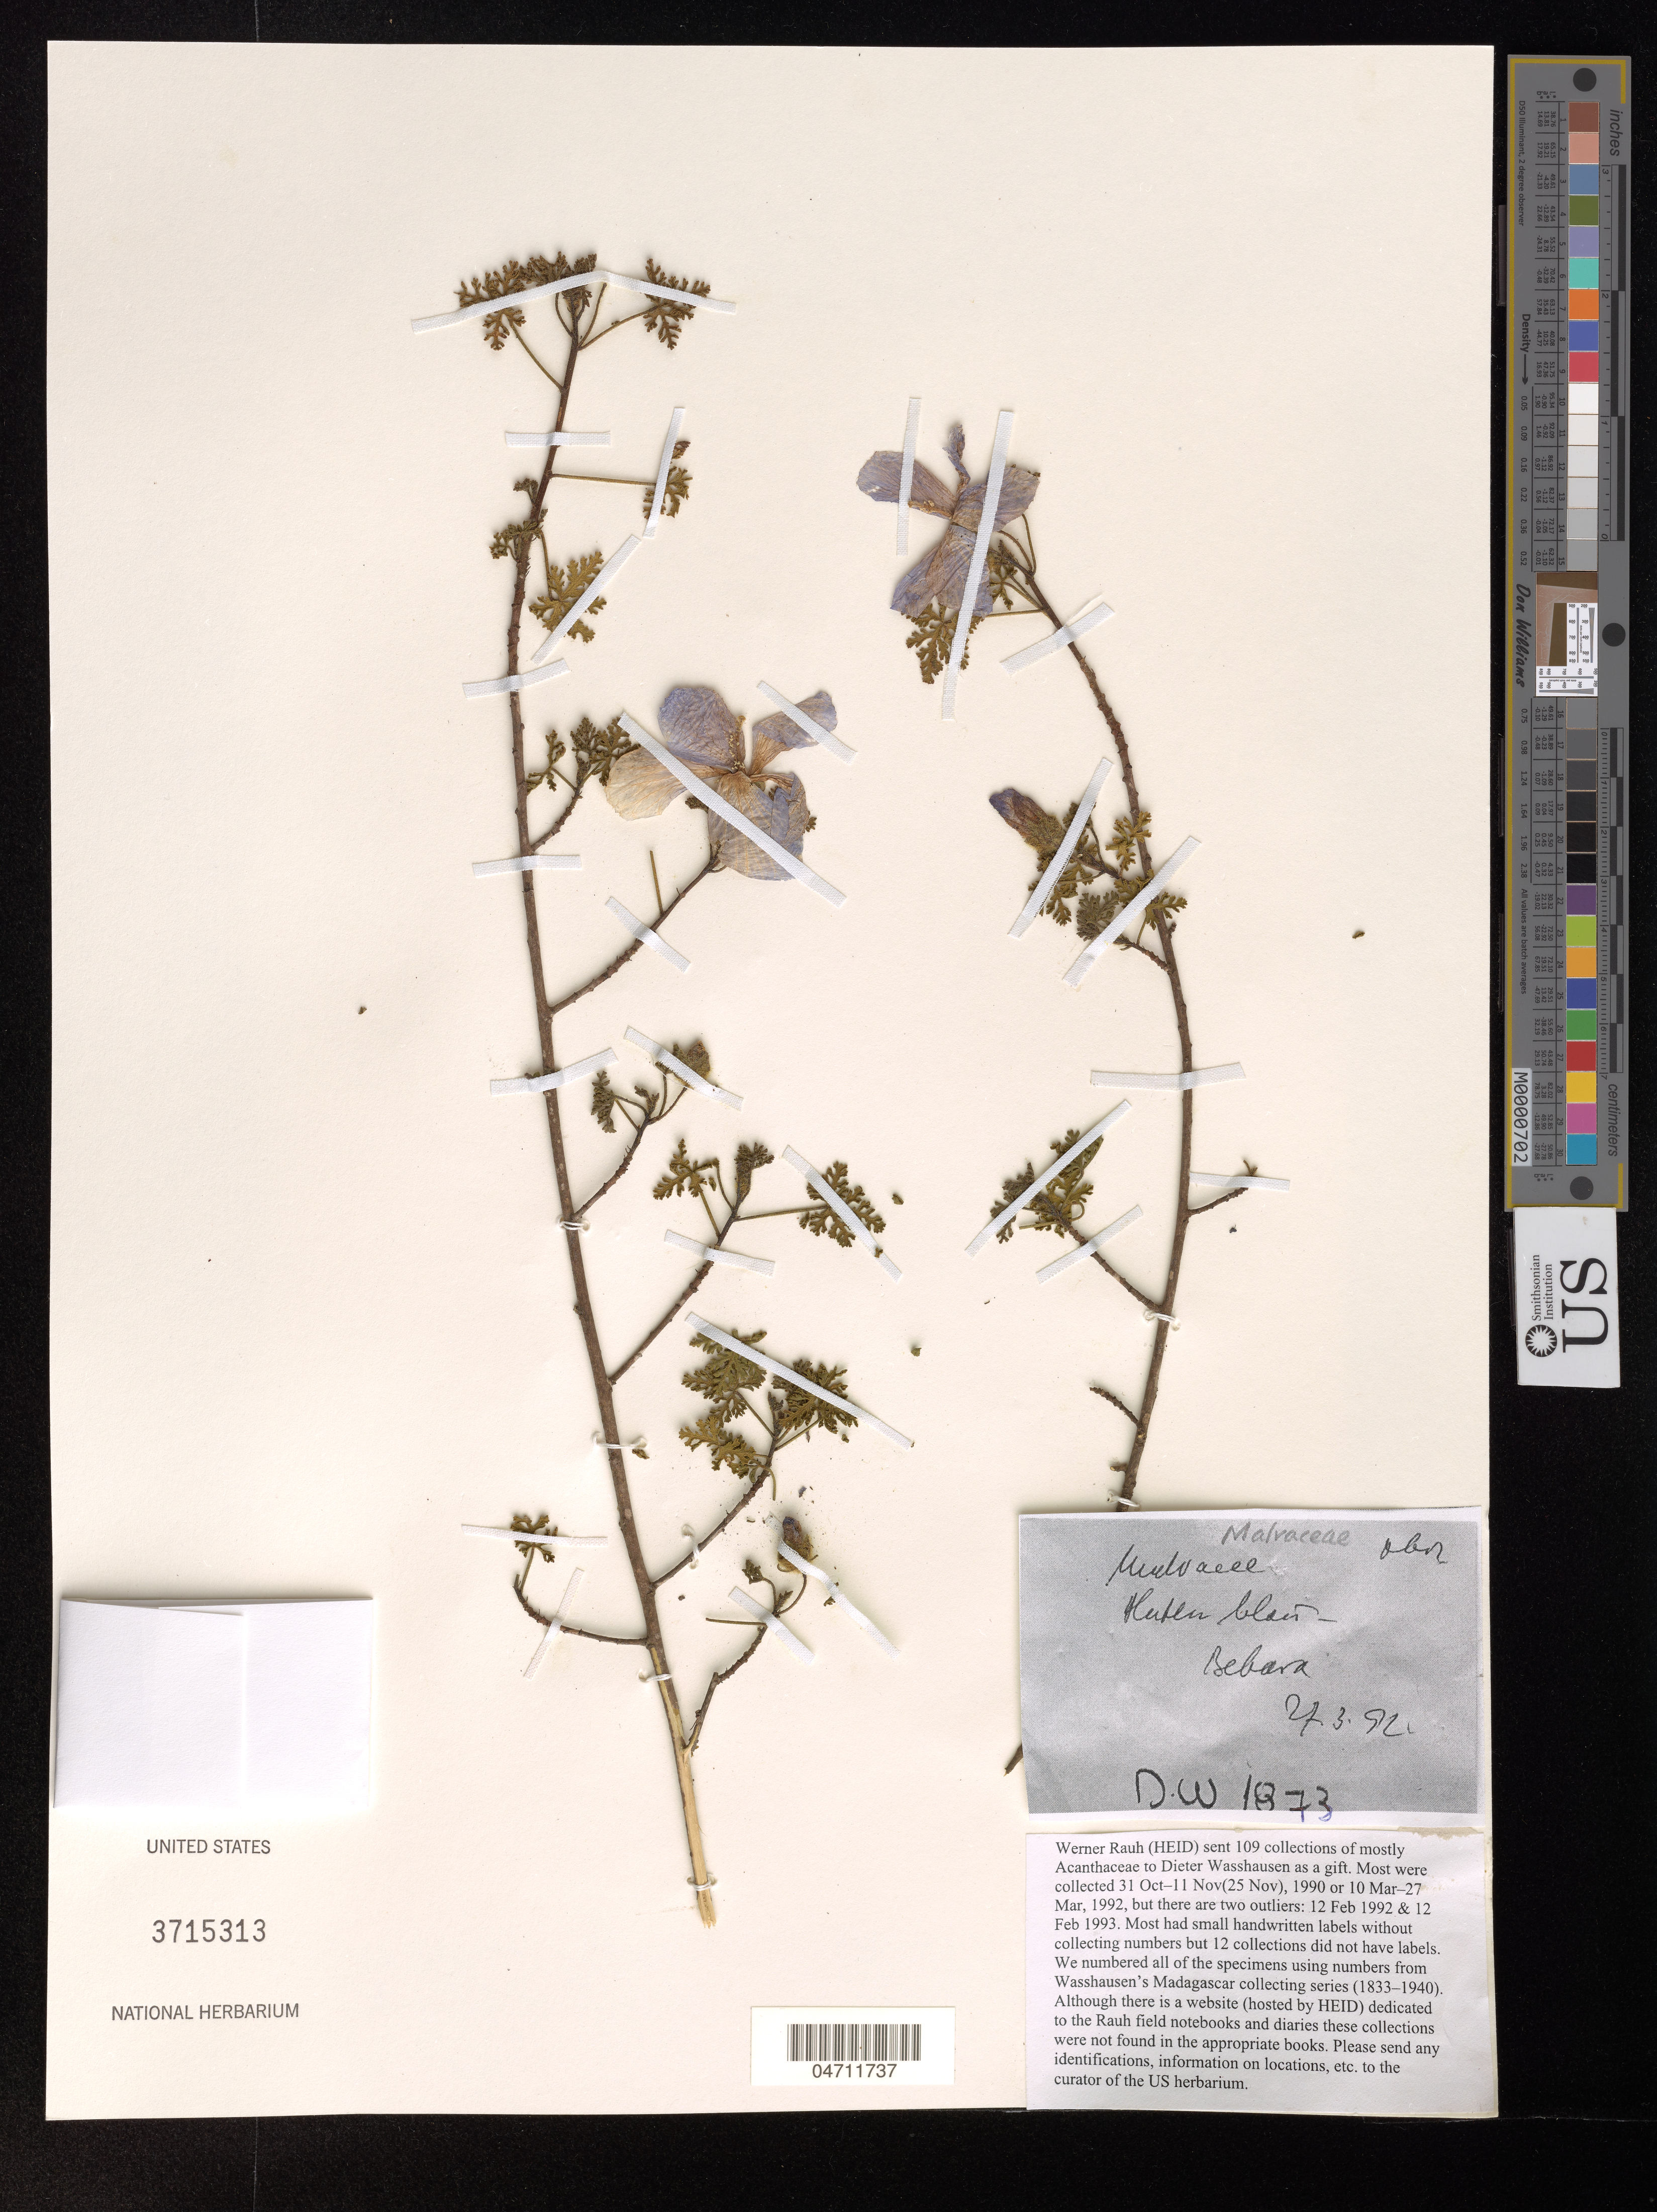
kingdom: Plantae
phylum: Tracheophyta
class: Magnoliopsida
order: Malvales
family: Malvaceae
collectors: W. Rauh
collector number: DW 1873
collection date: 1992-03-27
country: Madagascar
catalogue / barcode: US 3715313